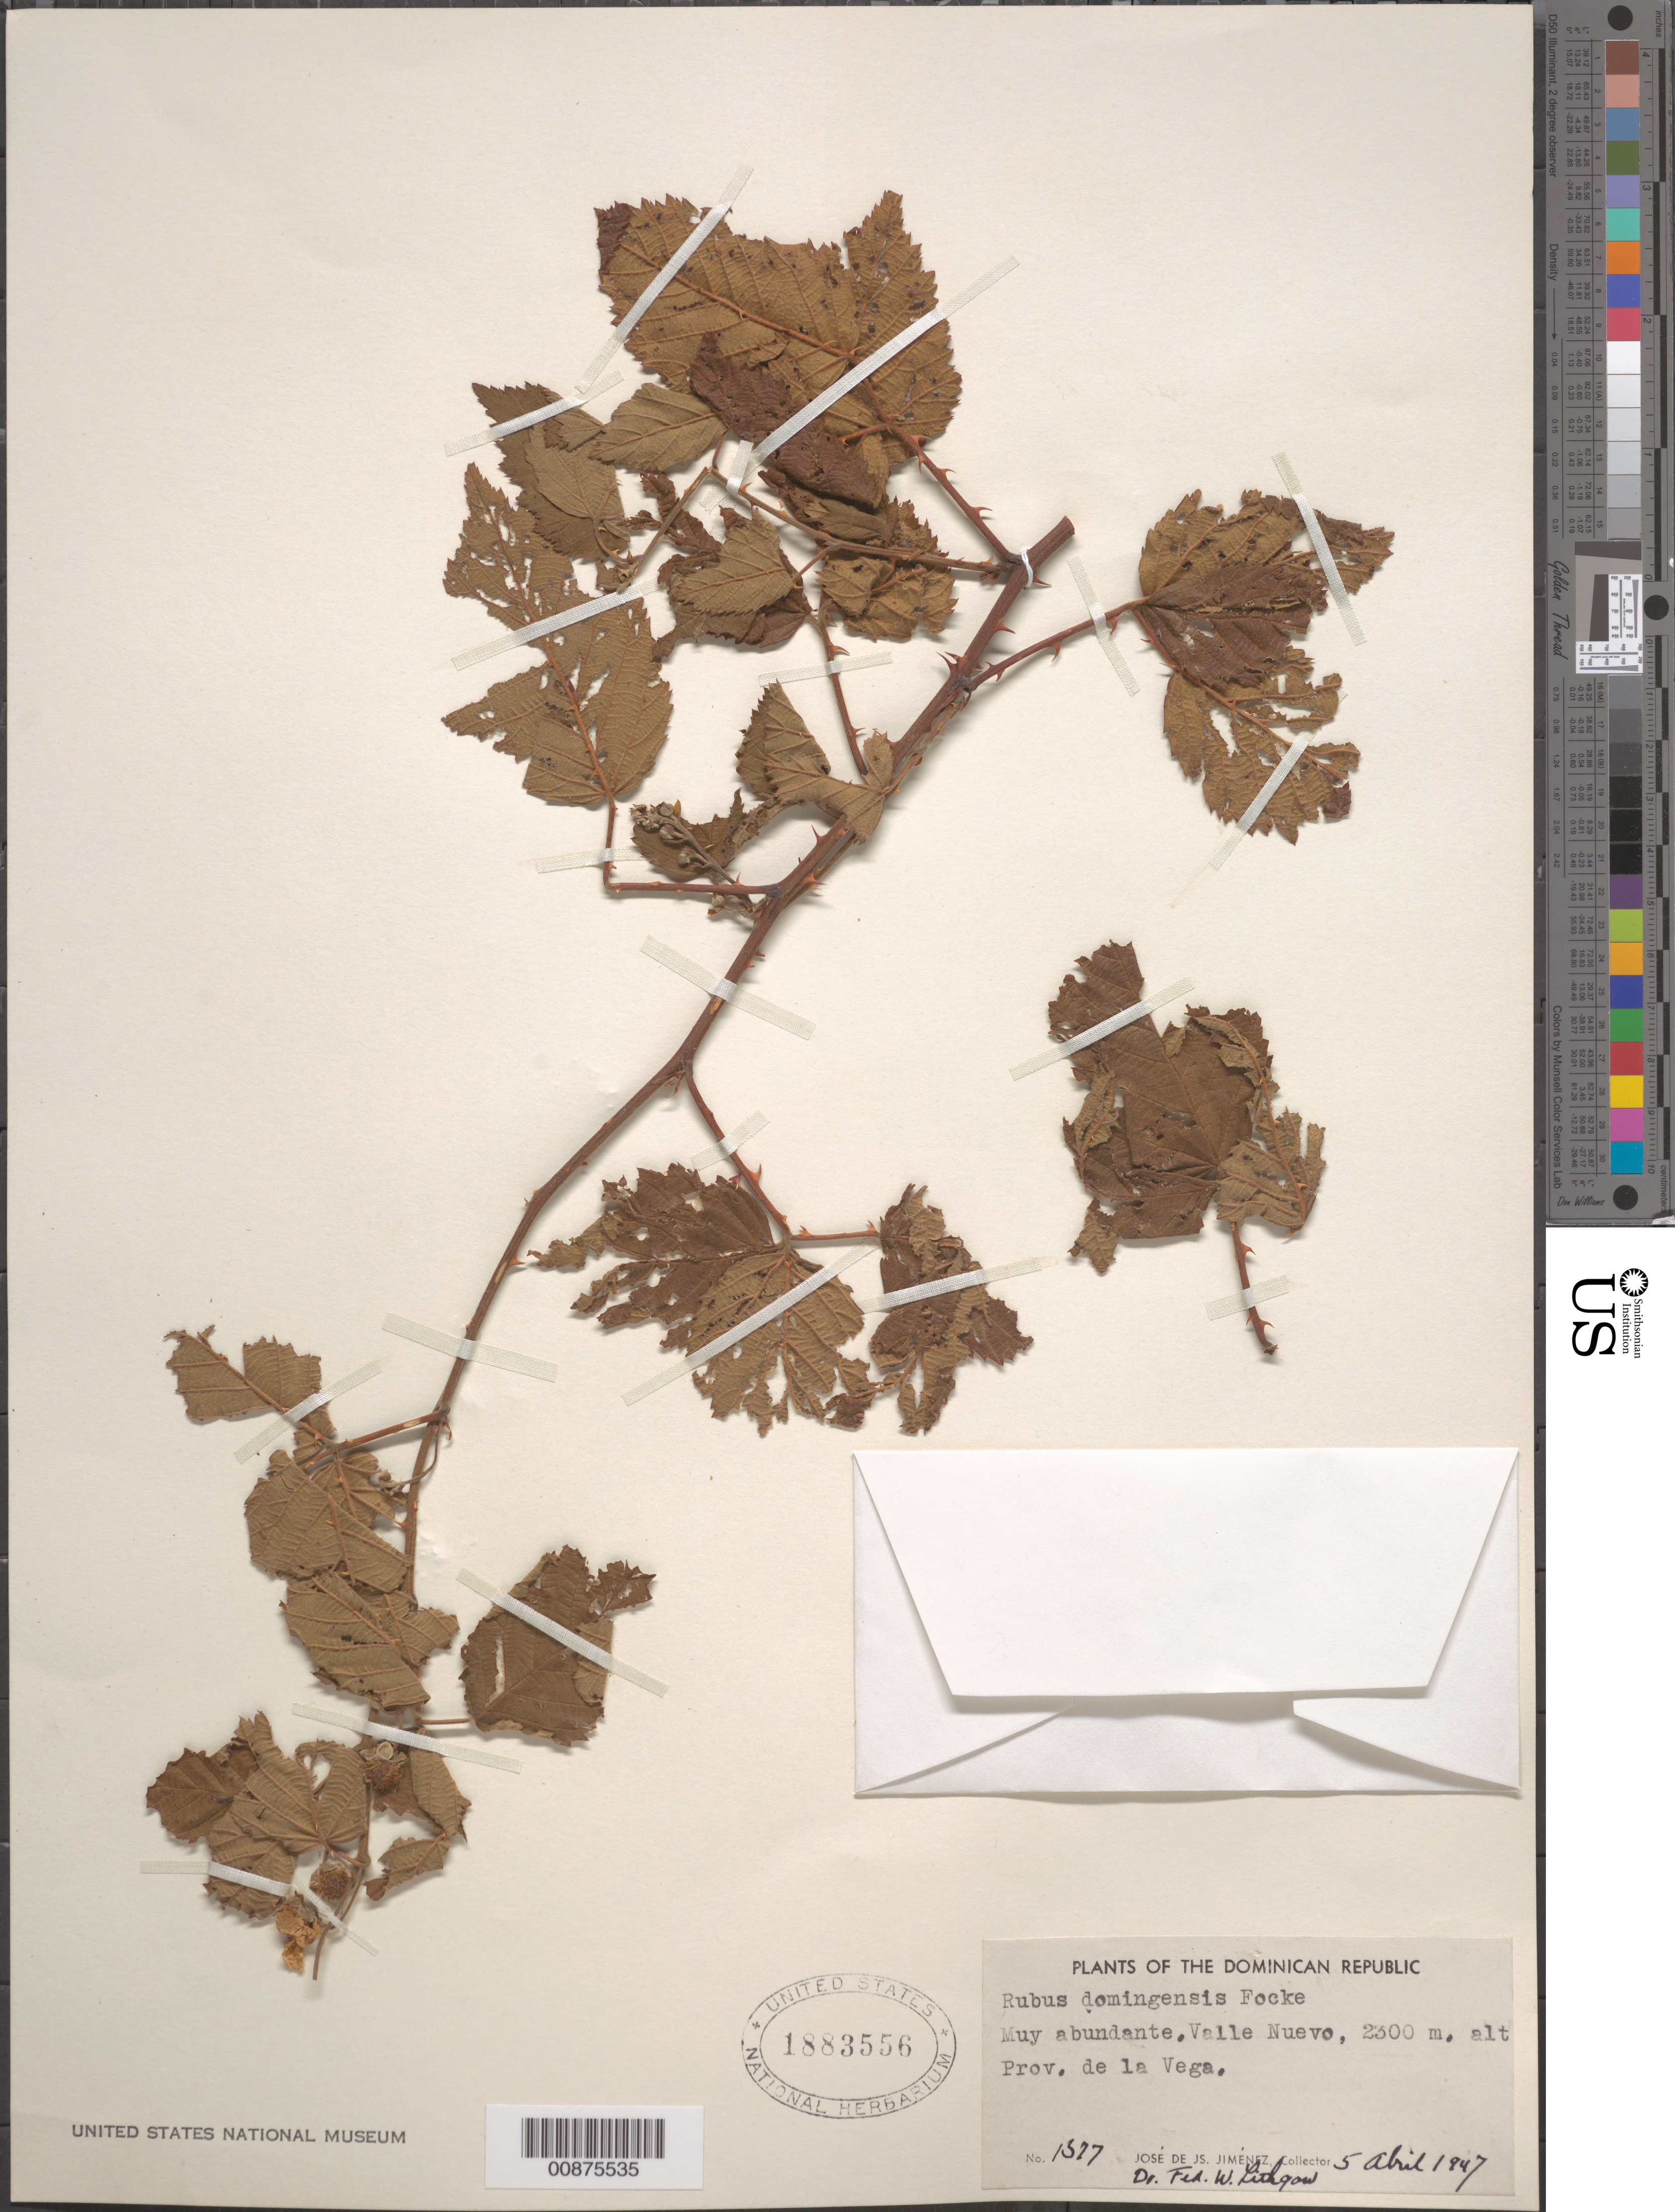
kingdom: Plantae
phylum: Tracheophyta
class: Magnoliopsida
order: Rosales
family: Rosaceae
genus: Rubus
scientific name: Rubus domingensis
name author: Focke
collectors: J. J. Jiménez Almonte & F. Lithgow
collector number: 1377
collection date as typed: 05 Apr 1847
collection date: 1847-04-05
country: Dominican Republic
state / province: La Vega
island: Hispaniola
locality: Valle Nuevo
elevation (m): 2300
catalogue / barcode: US 1883556